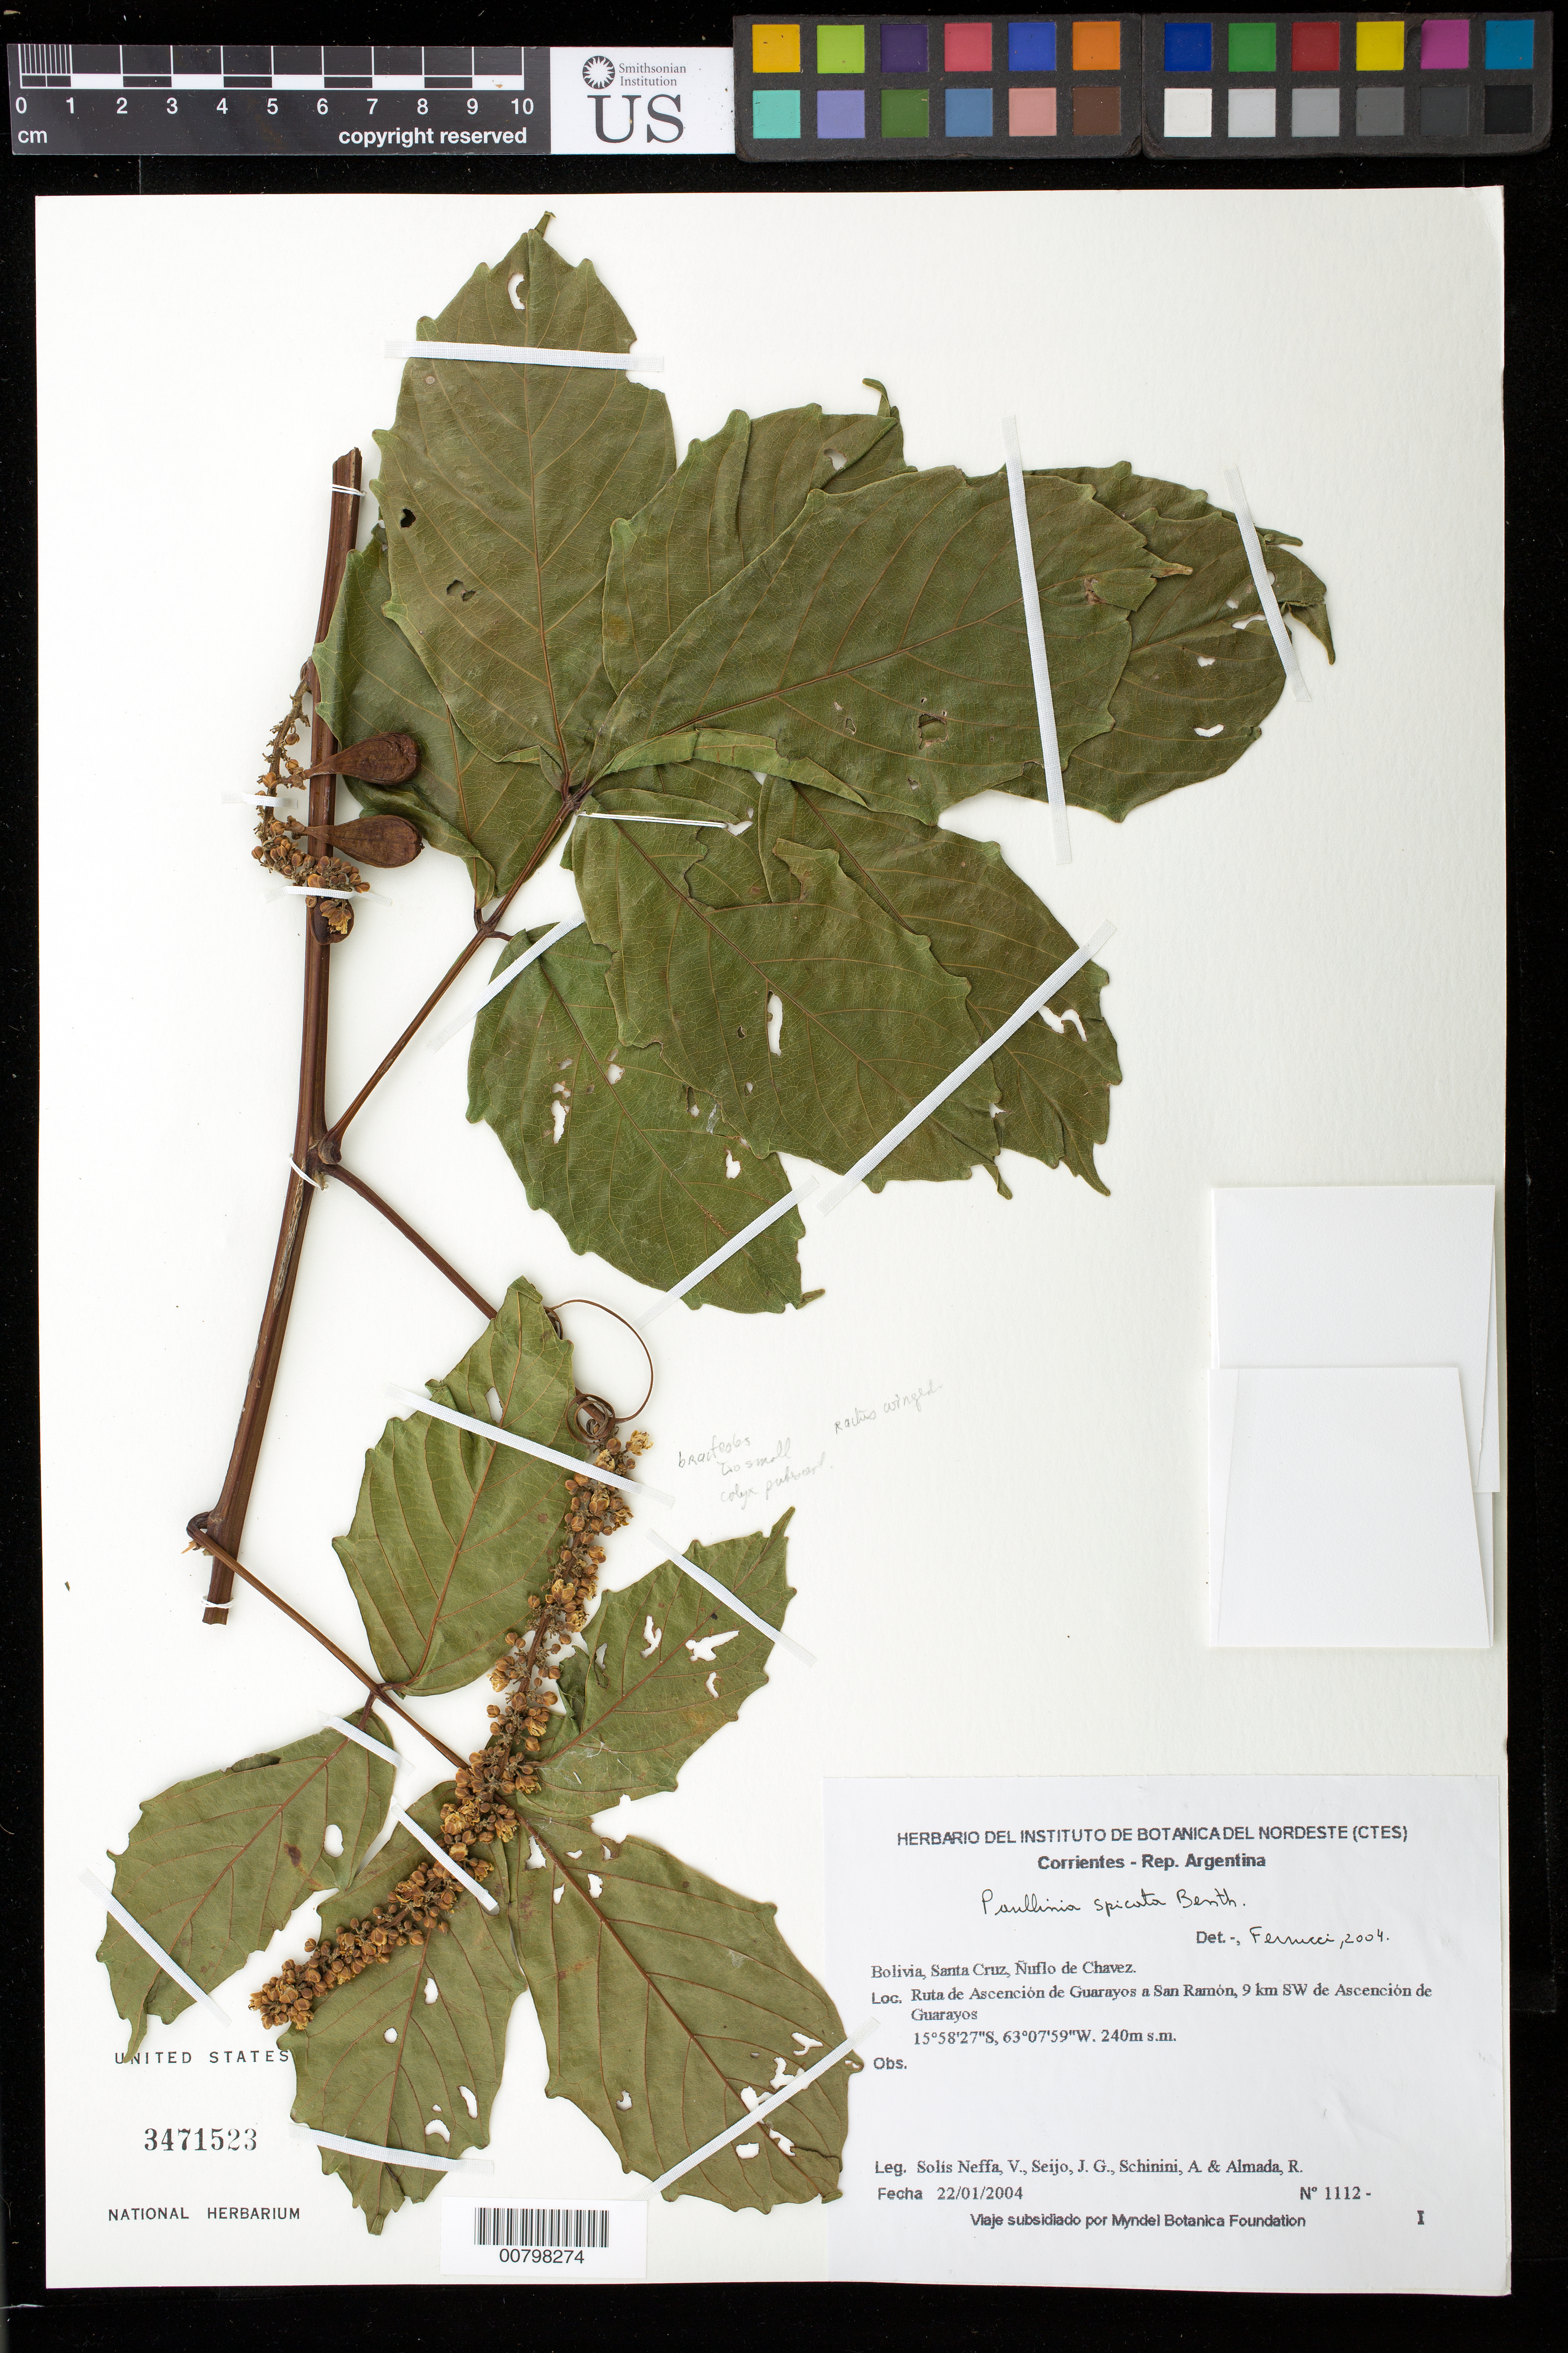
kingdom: Plantae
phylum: Tracheophyta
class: Magnoliopsida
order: Sapindales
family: Sapindaceae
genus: Paullinia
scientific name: Paullinia spicata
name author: Benth.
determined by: Ferrucci, María S.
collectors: V. Solis Neffa, J. Seijo, A. Schinini & R. Almada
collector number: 1112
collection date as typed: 22 Jan 2004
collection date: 2004-01-22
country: Bolivia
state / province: Santa Cruz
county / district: Nuflo de Chavez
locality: Ruta de Ascención de Guarayos a San Ramón, 9 km SW de Ascención de Guarayos.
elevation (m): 240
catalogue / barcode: US 3471523